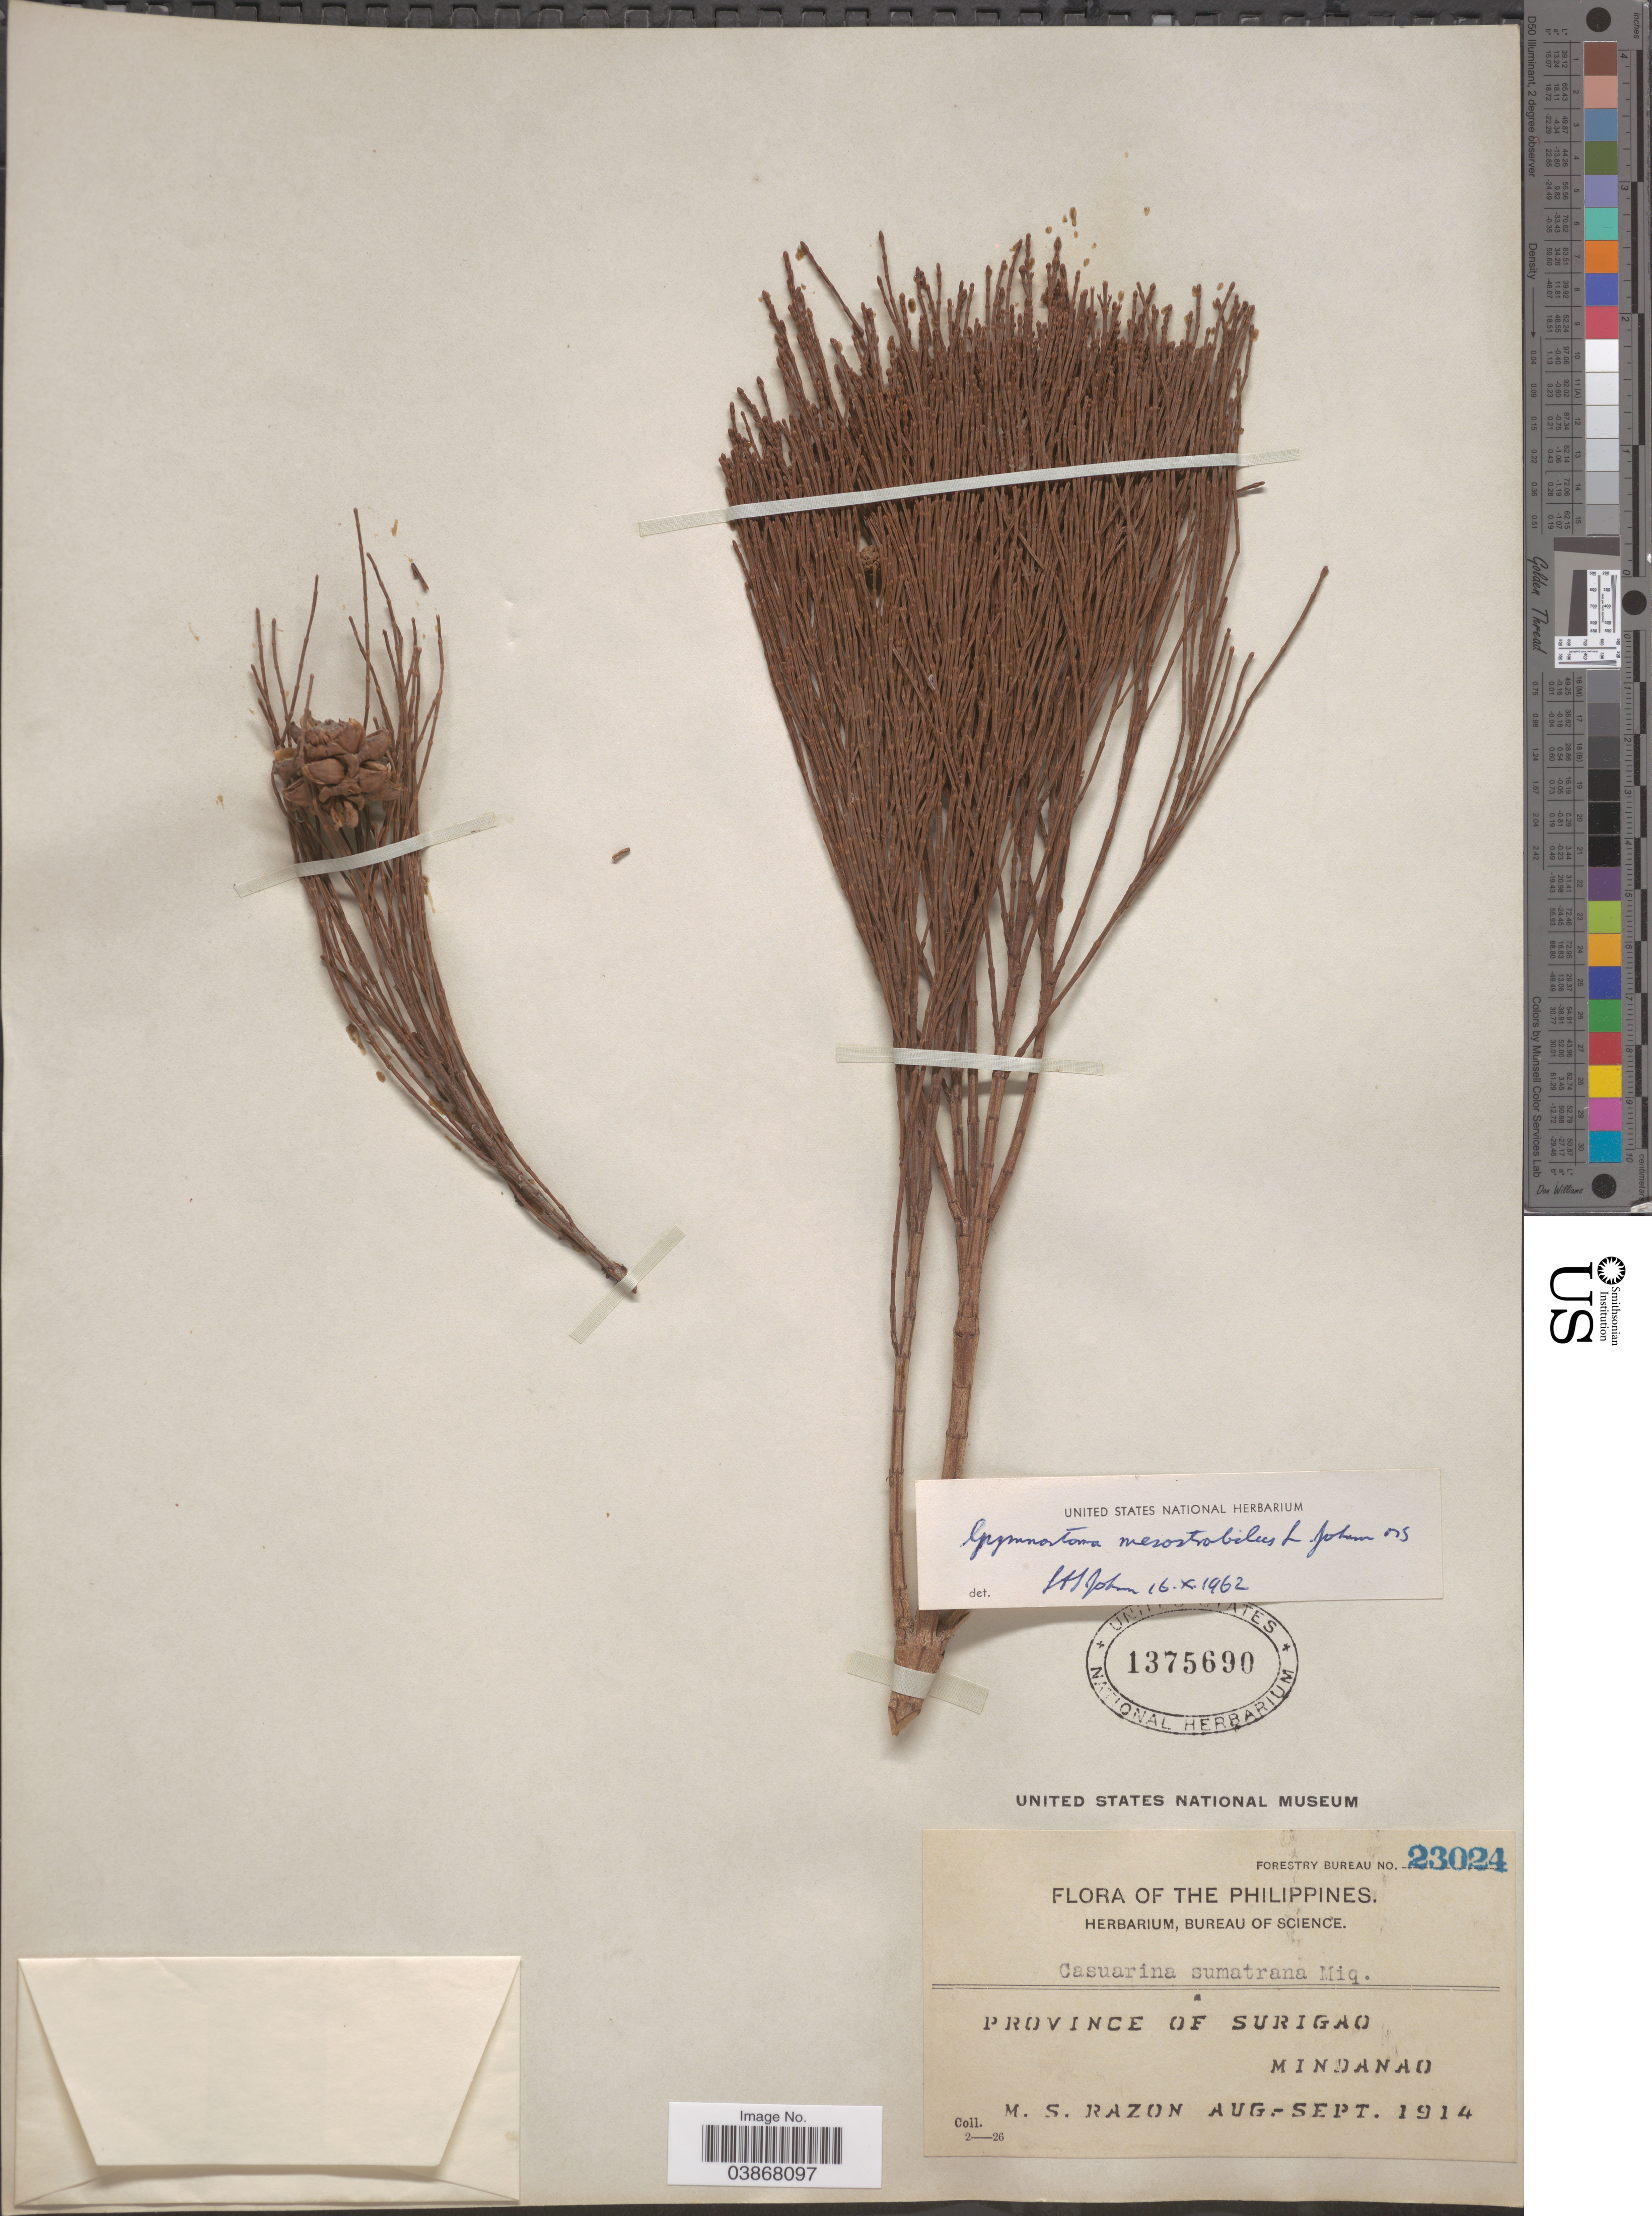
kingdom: Plantae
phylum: Tracheophyta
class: Magnoliopsida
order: Fagales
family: Casuarinaceae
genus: Gymnostoma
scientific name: Gymnostoma mesostrobilus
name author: L.A.S. Johnson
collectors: M. Razon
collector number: Forestry Bureau 23024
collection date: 1914-08/1914-09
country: Philippines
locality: Province of Surigao, Mindanao.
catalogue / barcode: US 1375690